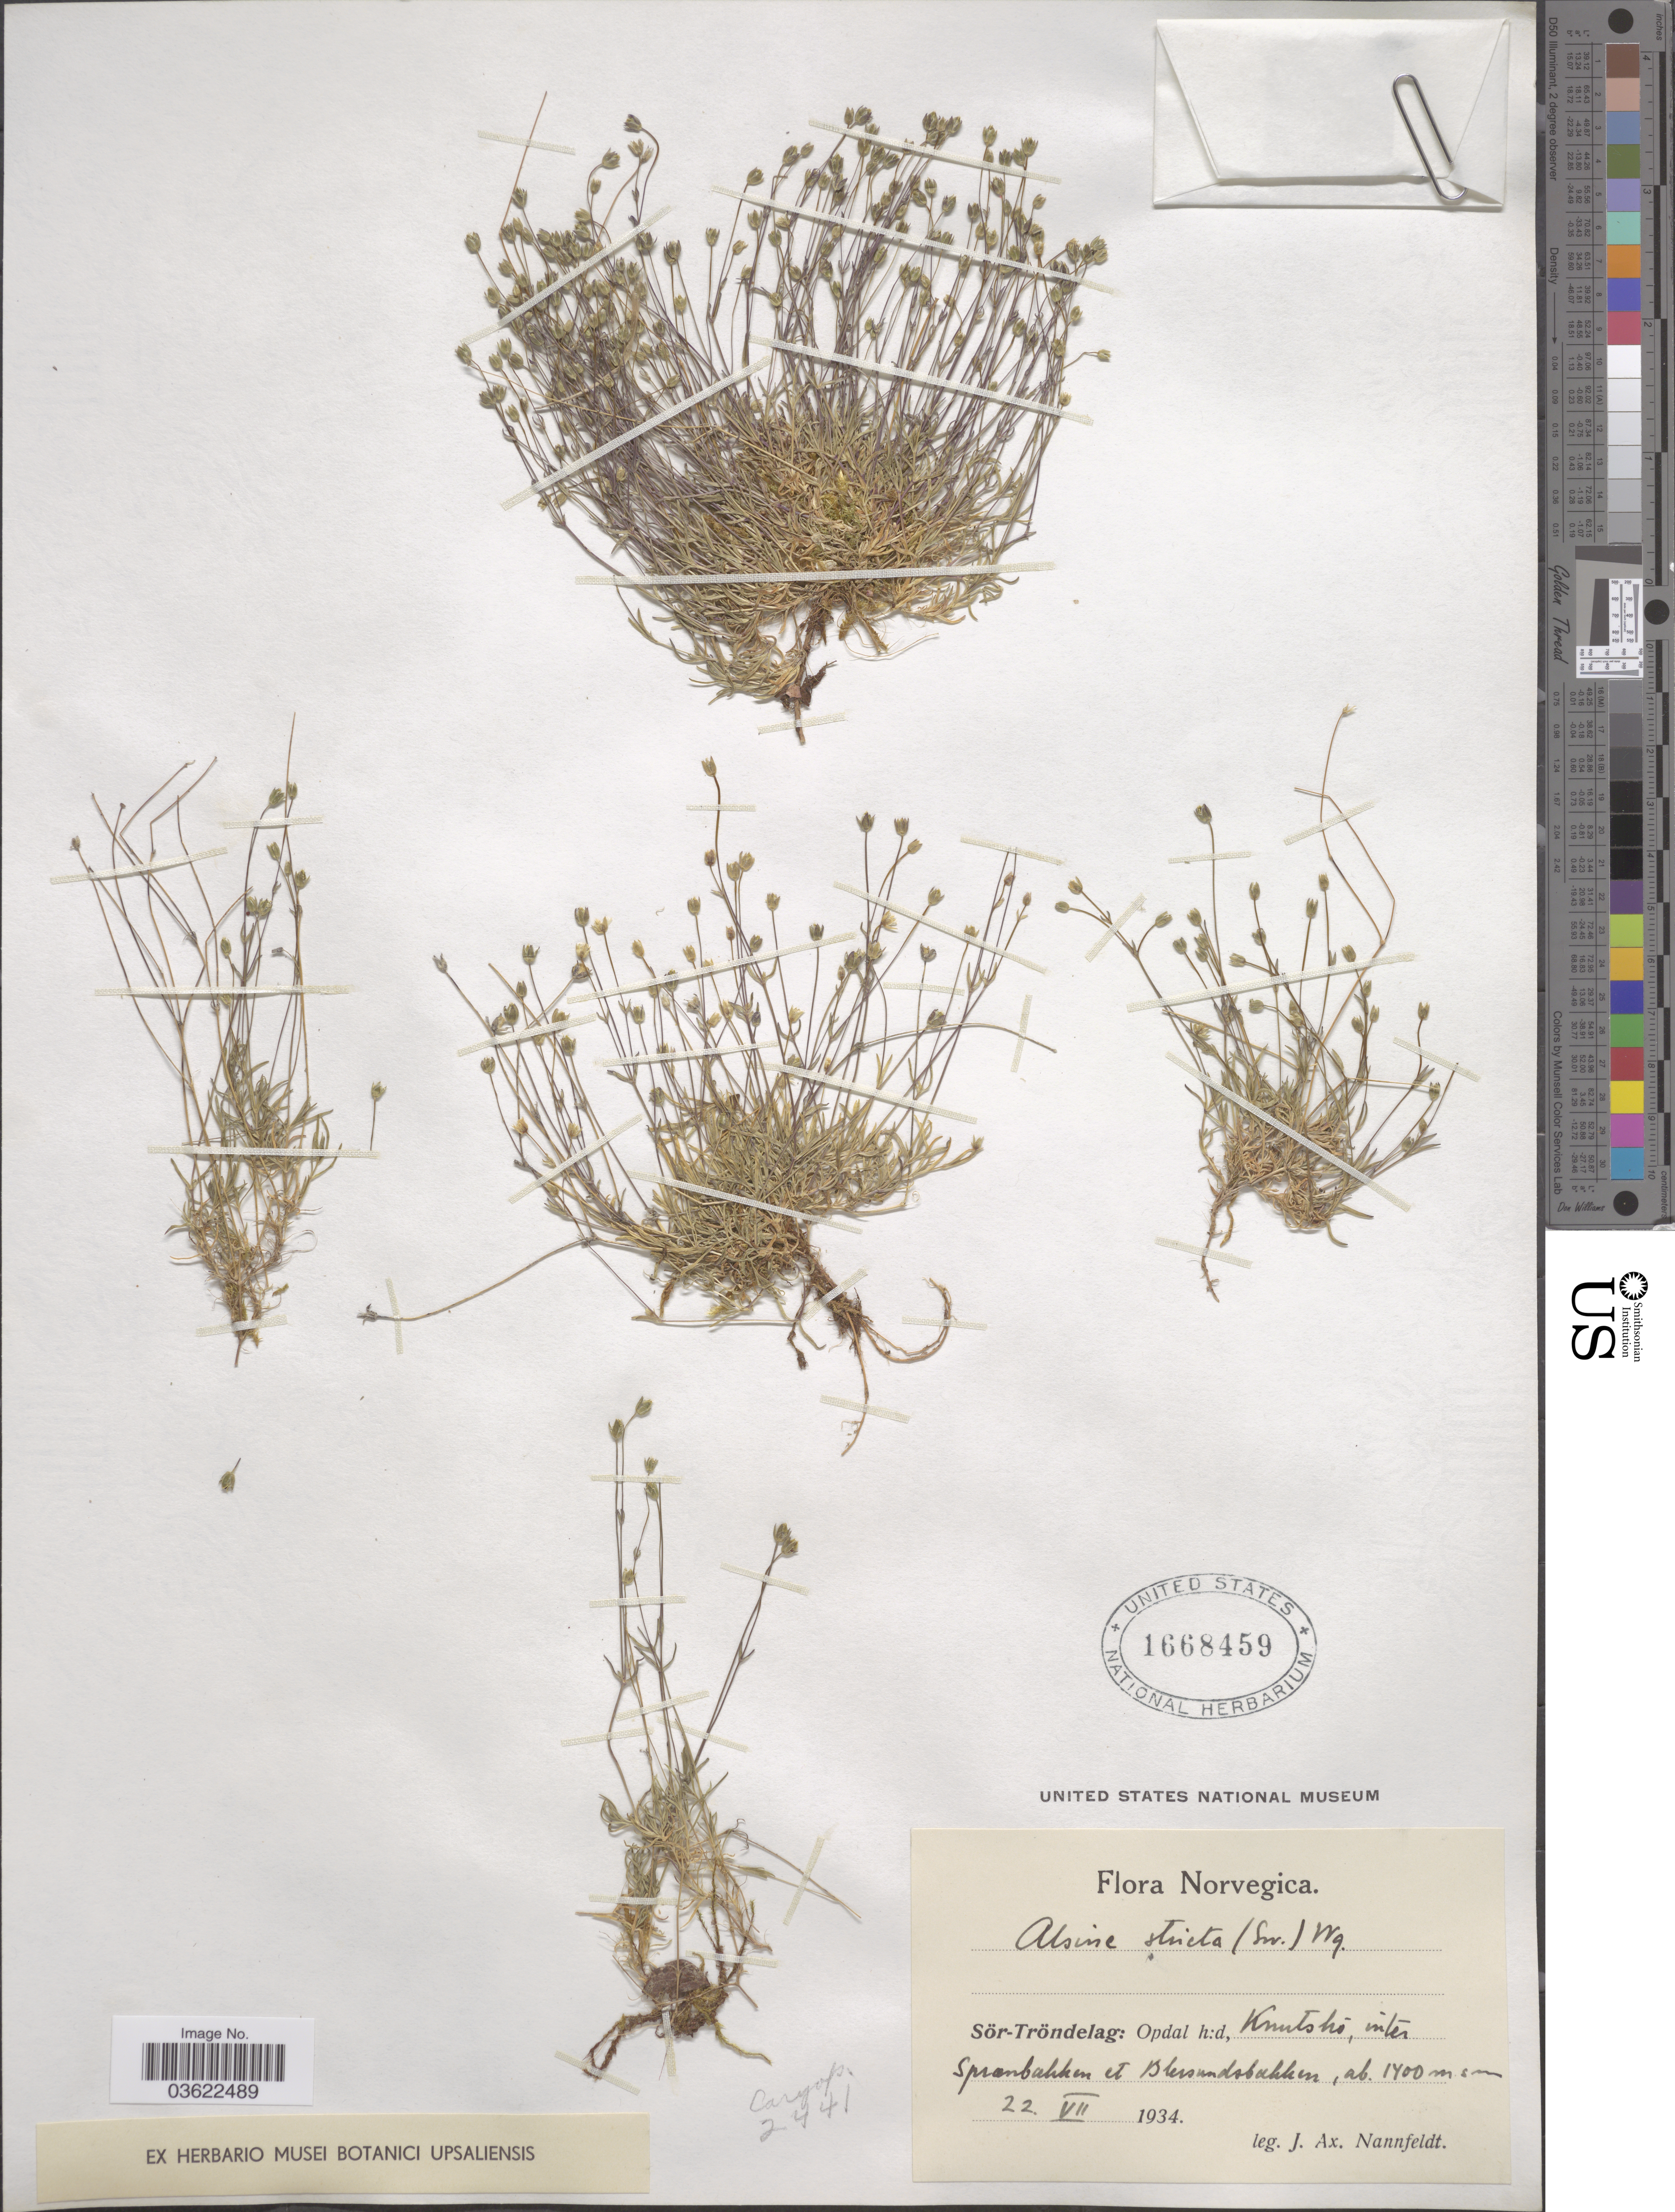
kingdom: Plantae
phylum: Tracheophyta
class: Magnoliopsida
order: Caryophyllales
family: Caryophyllaceae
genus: Arenaria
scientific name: Arenaria stricta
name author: Michx.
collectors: J. Nannfeldt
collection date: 1934-07-22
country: Norway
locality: Norvegica. Sör-Tröndelag: Opdal h:d, Knutshó, inter Spranbakken et Blersundbakken.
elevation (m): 1400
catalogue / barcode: US 1668459